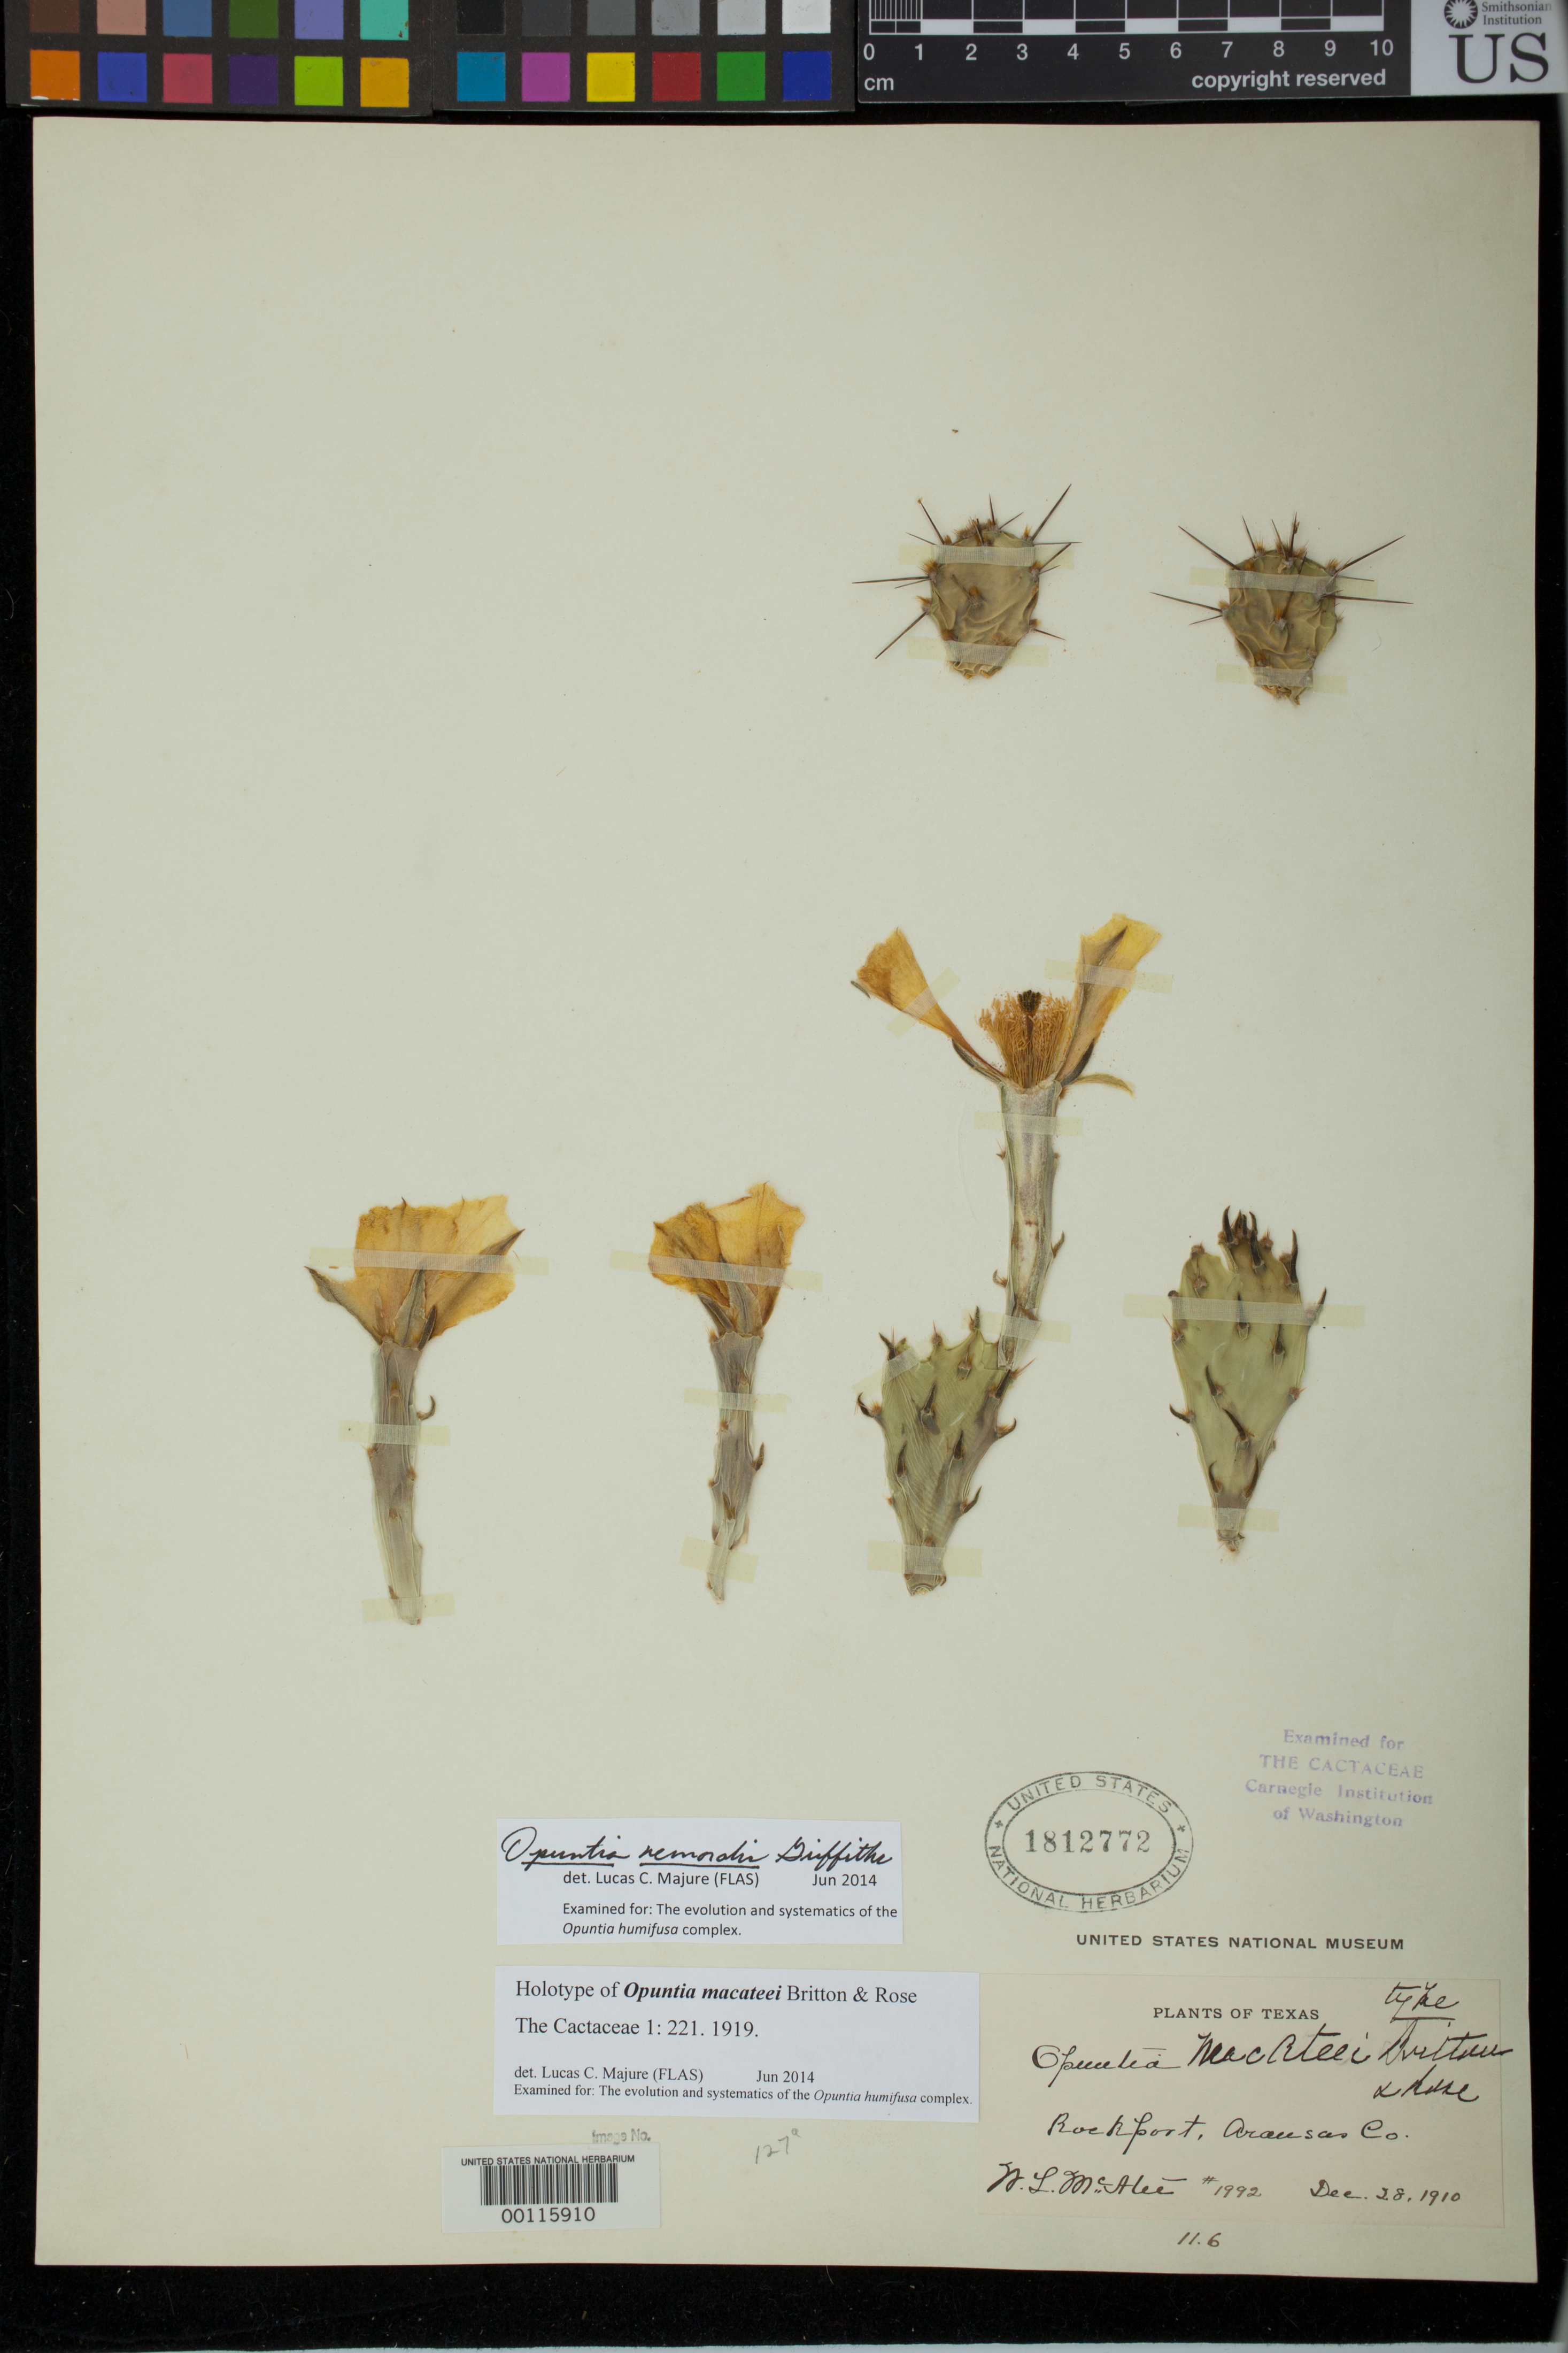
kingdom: Plantae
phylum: Rhodophyta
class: Florideophyceae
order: Peyssonneliales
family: Peyssonneliaceae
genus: Peyssonnelia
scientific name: Peyssonnelia sp.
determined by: Norris, J. N.; Bucher, K. E.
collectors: K. E. Bucher & B. Brooks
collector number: Kb-753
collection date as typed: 26 Aug 1985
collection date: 1985-08-26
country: Martinique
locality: Between Pointe Banane and Pointe Savane, off Baie du Galion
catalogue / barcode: US 99605-2